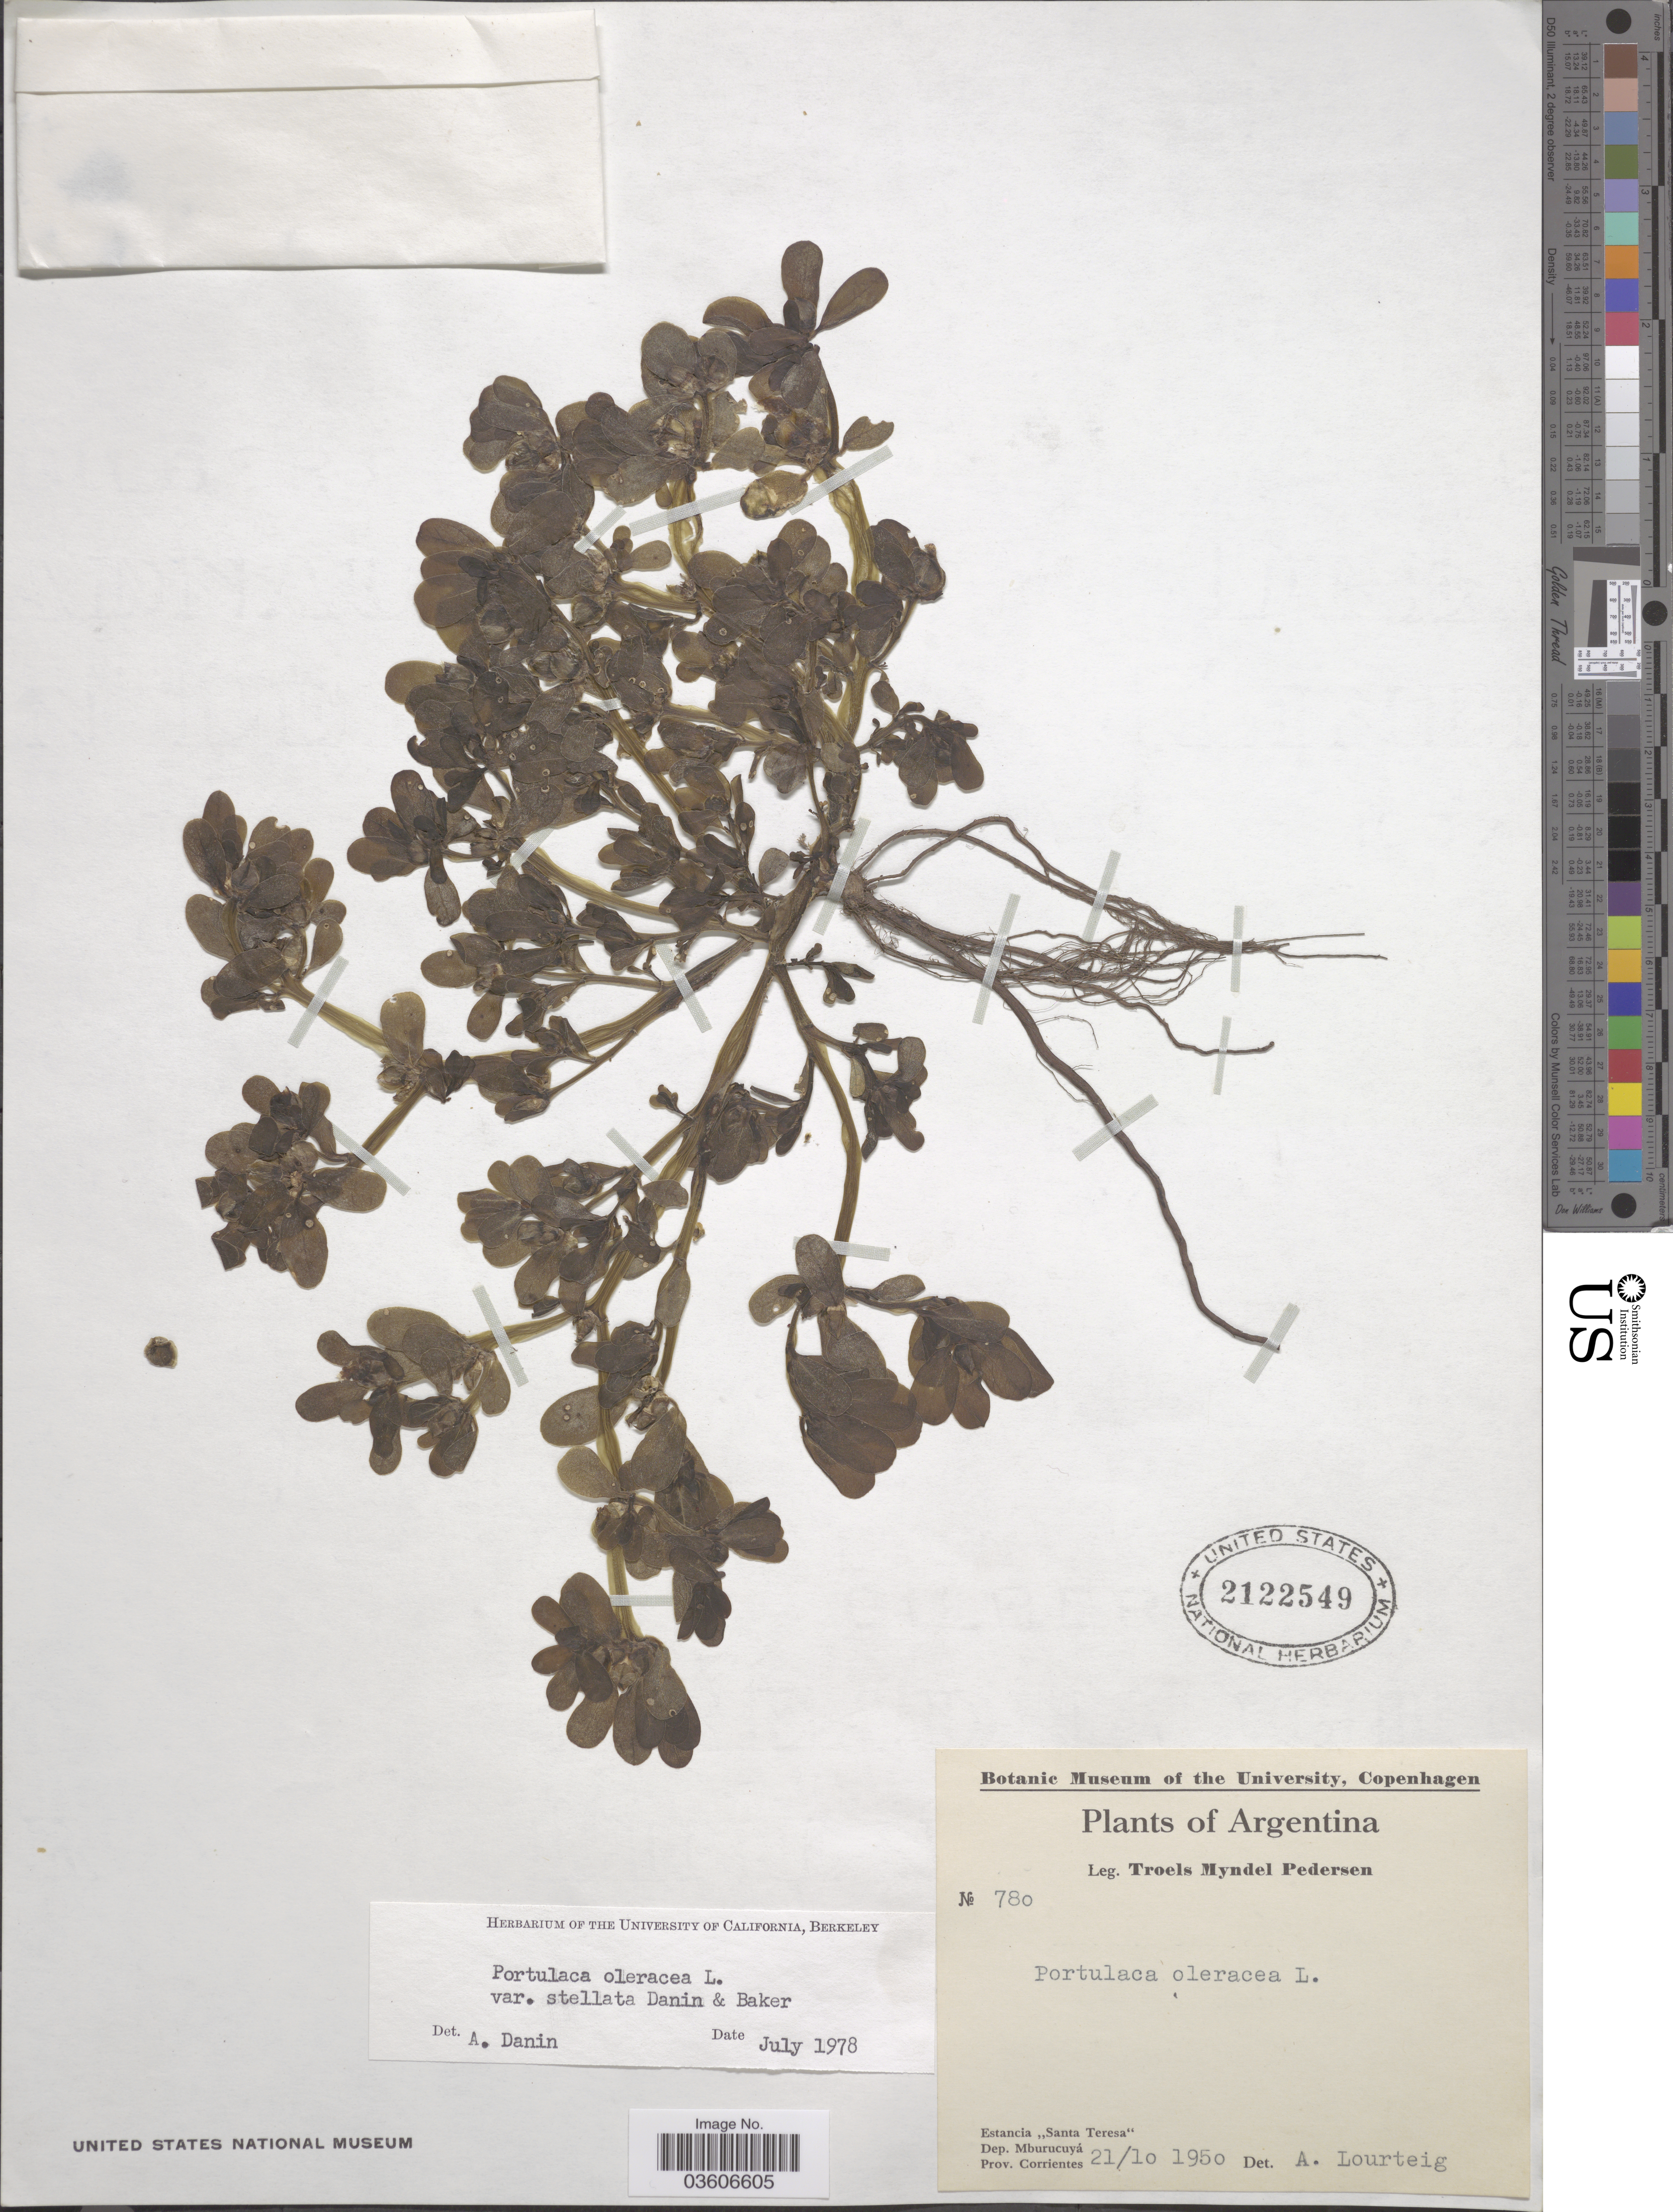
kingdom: Plantae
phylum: Tracheophyta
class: Magnoliopsida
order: Caryophyllales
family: Portulacaceae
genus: Portulaca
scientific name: Portulaca oleracea var. stellata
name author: Danin & H.G. Baker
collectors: T. Pederson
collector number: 780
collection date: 1950-10-21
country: Argentina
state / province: Corrientes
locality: Estancia "Santa Teresa". Dep. Mburucuyá.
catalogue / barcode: US 2122549